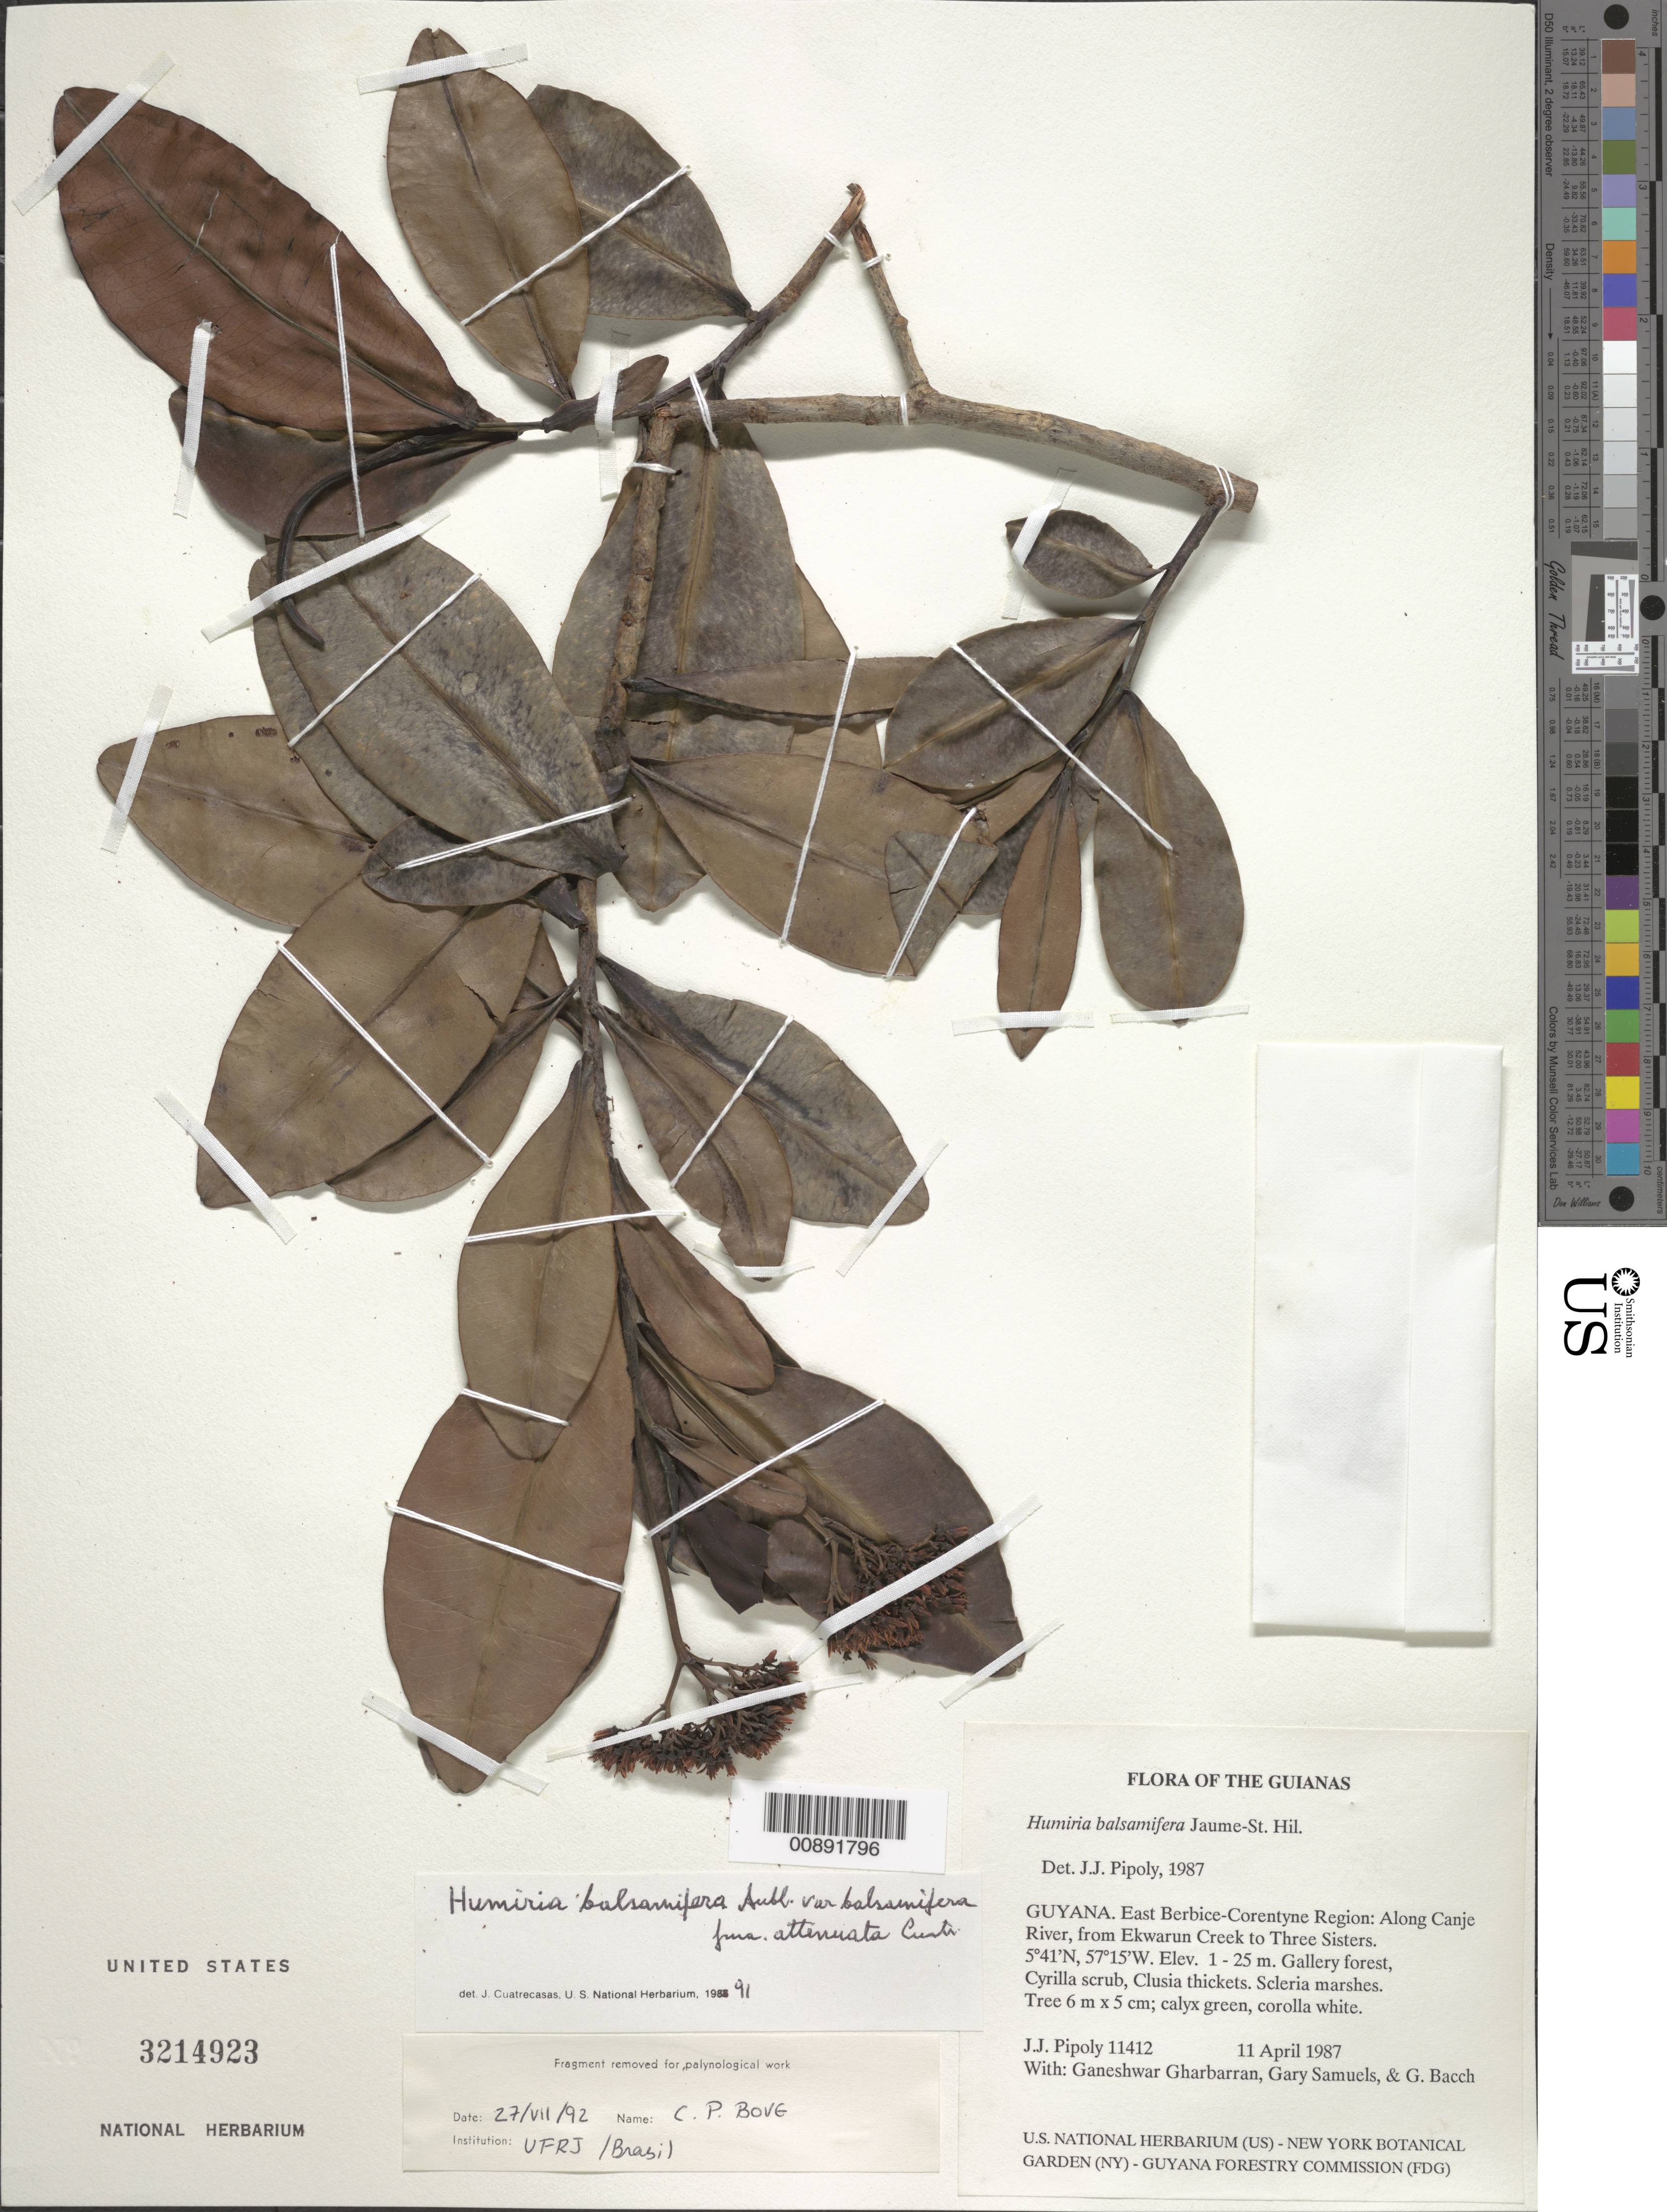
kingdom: Plantae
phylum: Tracheophyta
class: Magnoliopsida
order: Malpighiales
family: Humiriaceae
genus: Humiria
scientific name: Humiria balsamifera var. balsamifera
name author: Aubl.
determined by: Cuatrecasas, J.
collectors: J. J. Pipoly, G. Gharbarran, G. Samuels & G. Bacchus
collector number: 11412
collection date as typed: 11 April 1987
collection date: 1987-04-11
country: Guyana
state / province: E. Berbice-Corentyne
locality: Along Canje River, from Ekwarun Creek to Three Sisters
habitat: Gallery forest, Cyrilla scrub, Clusia thickets. Scleria marshes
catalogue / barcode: US 3214923